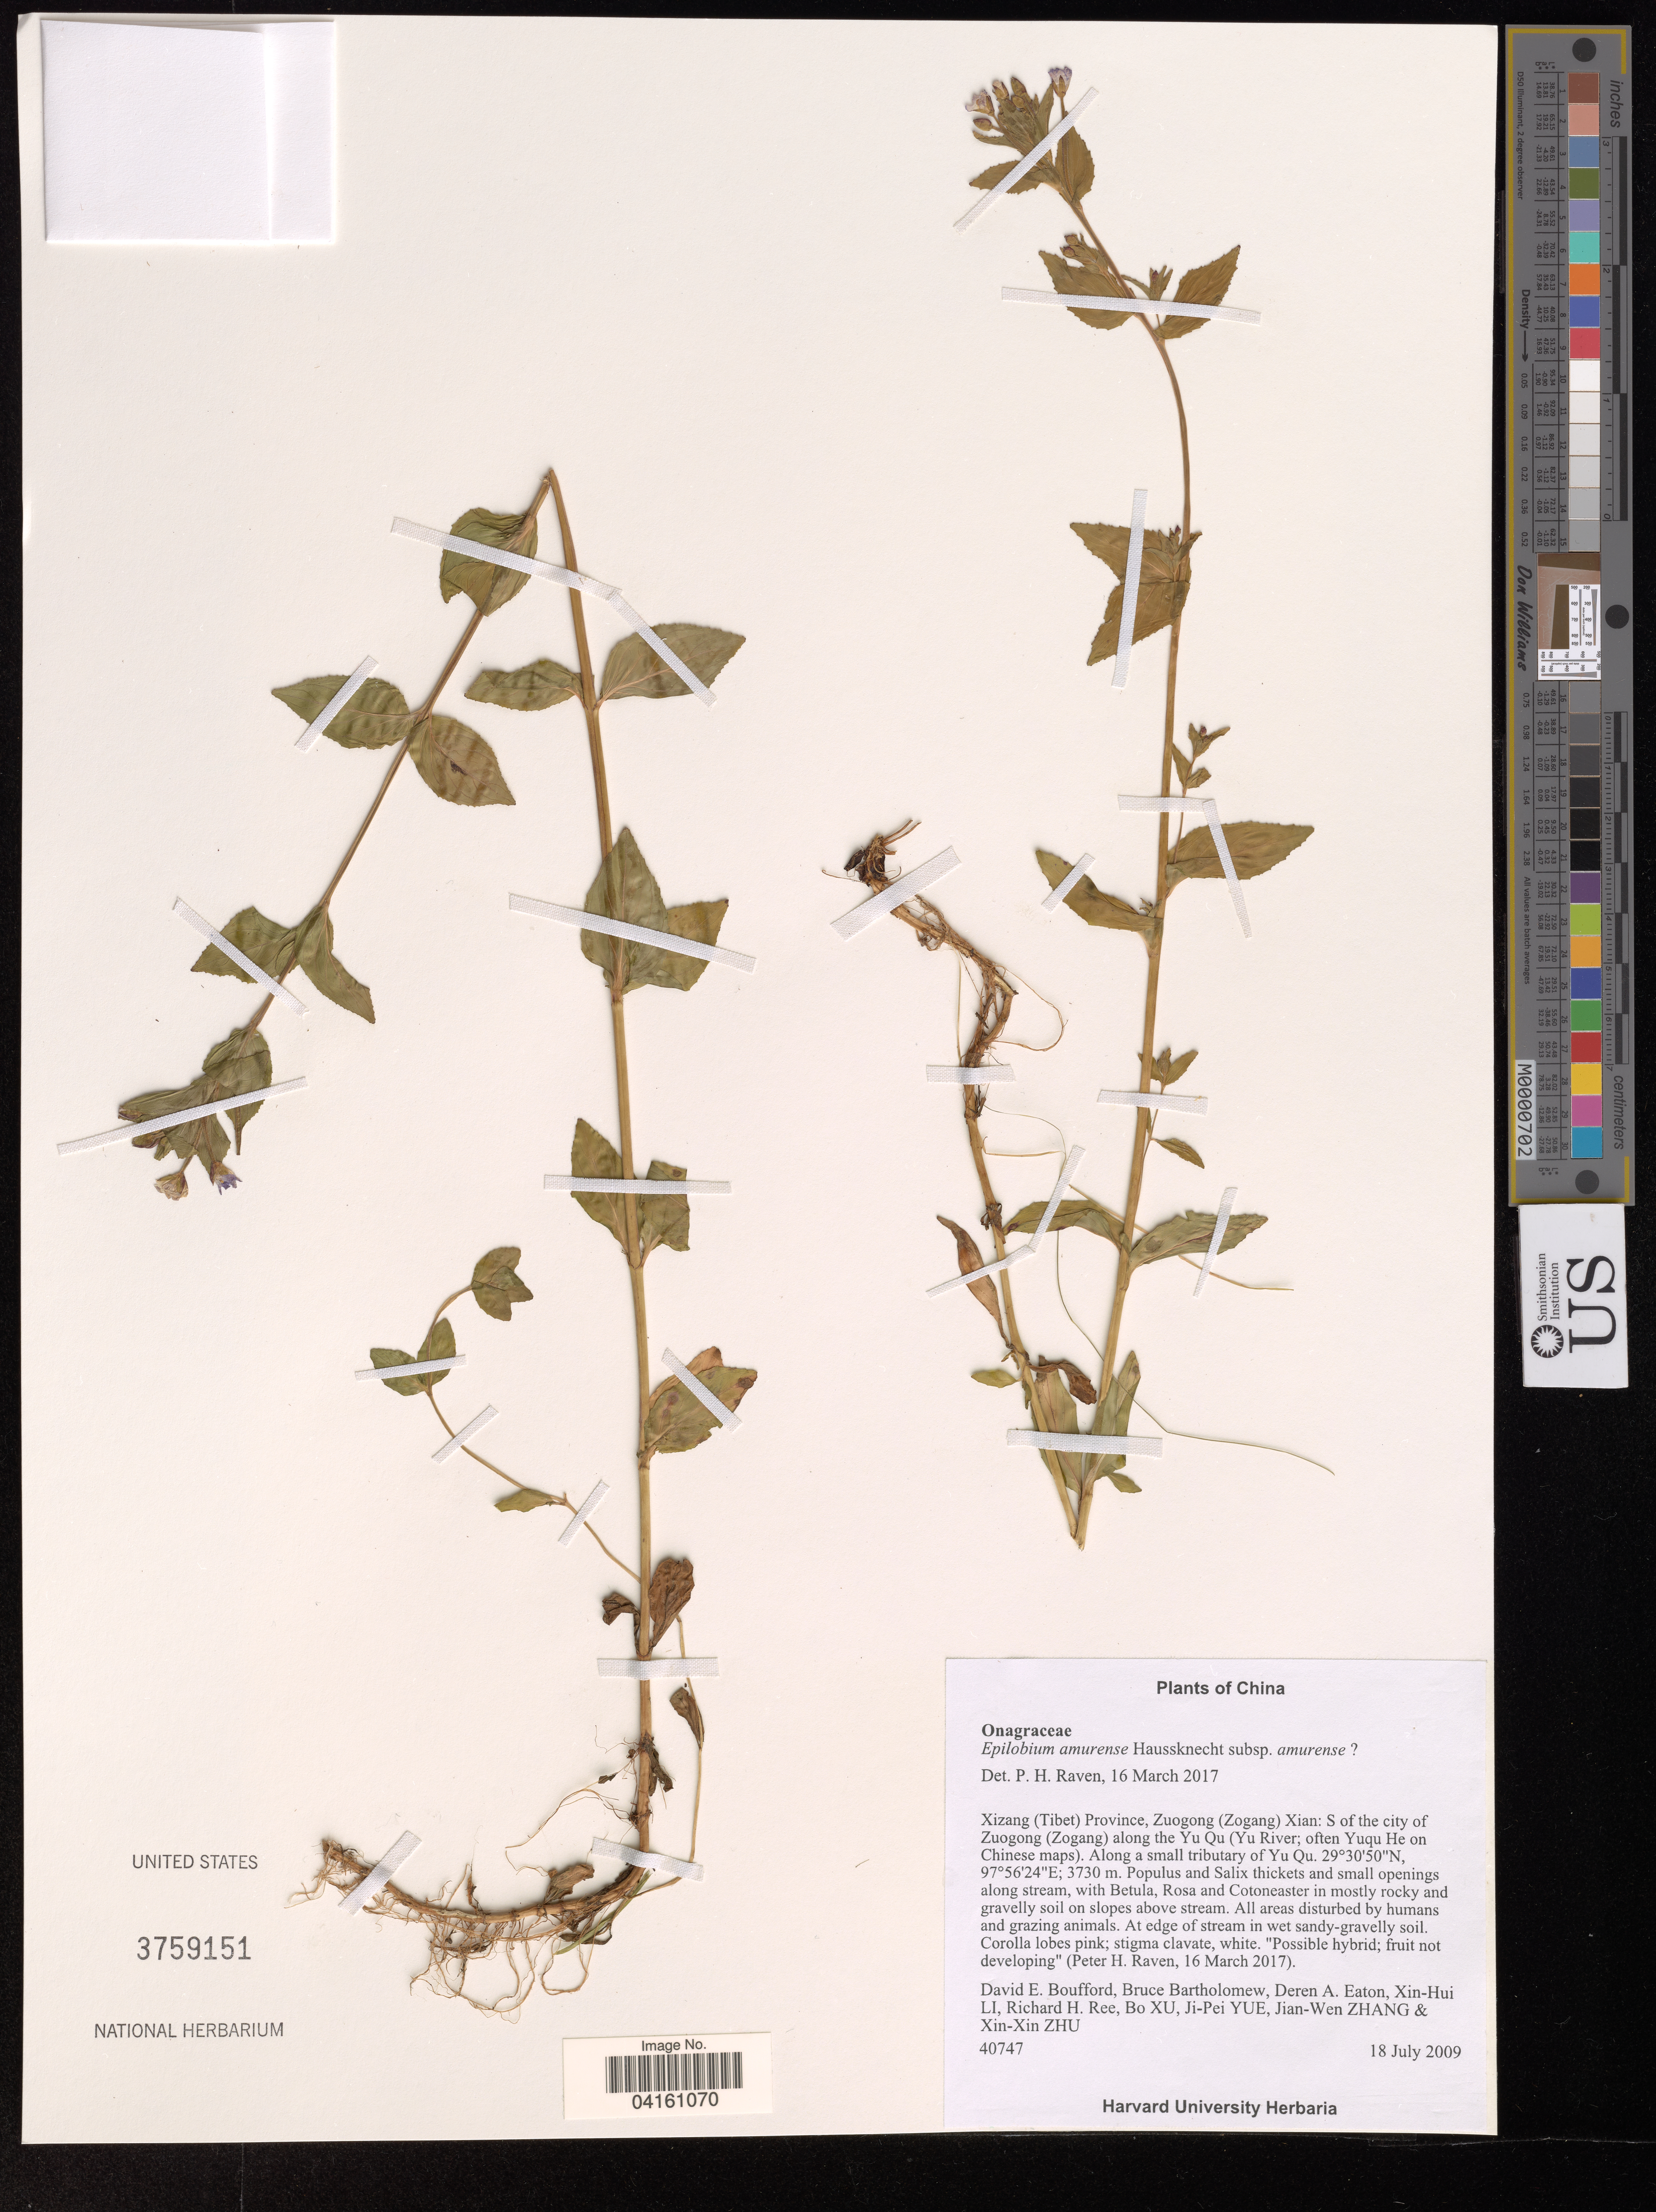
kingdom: Plantae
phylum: Tracheophyta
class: Magnoliopsida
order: Myrtales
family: Onagraceae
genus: Epilobium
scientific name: Epilobium amurense subsp. amurense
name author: Hausskn.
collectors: D. E. Boufford, B. Bartholomew, D. Eaton, X. Li & et al.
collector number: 40747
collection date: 2009-07-18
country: China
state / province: Xizang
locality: (Tibet) Province, Zuogong (Zogang) Xian: S of the city of Zuogong (Zogang) along the Yu Qu (Yu River; often Yuqu He on Chinese maps). Along a small tributary of Yu Qu.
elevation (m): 3730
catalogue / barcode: US 3759151